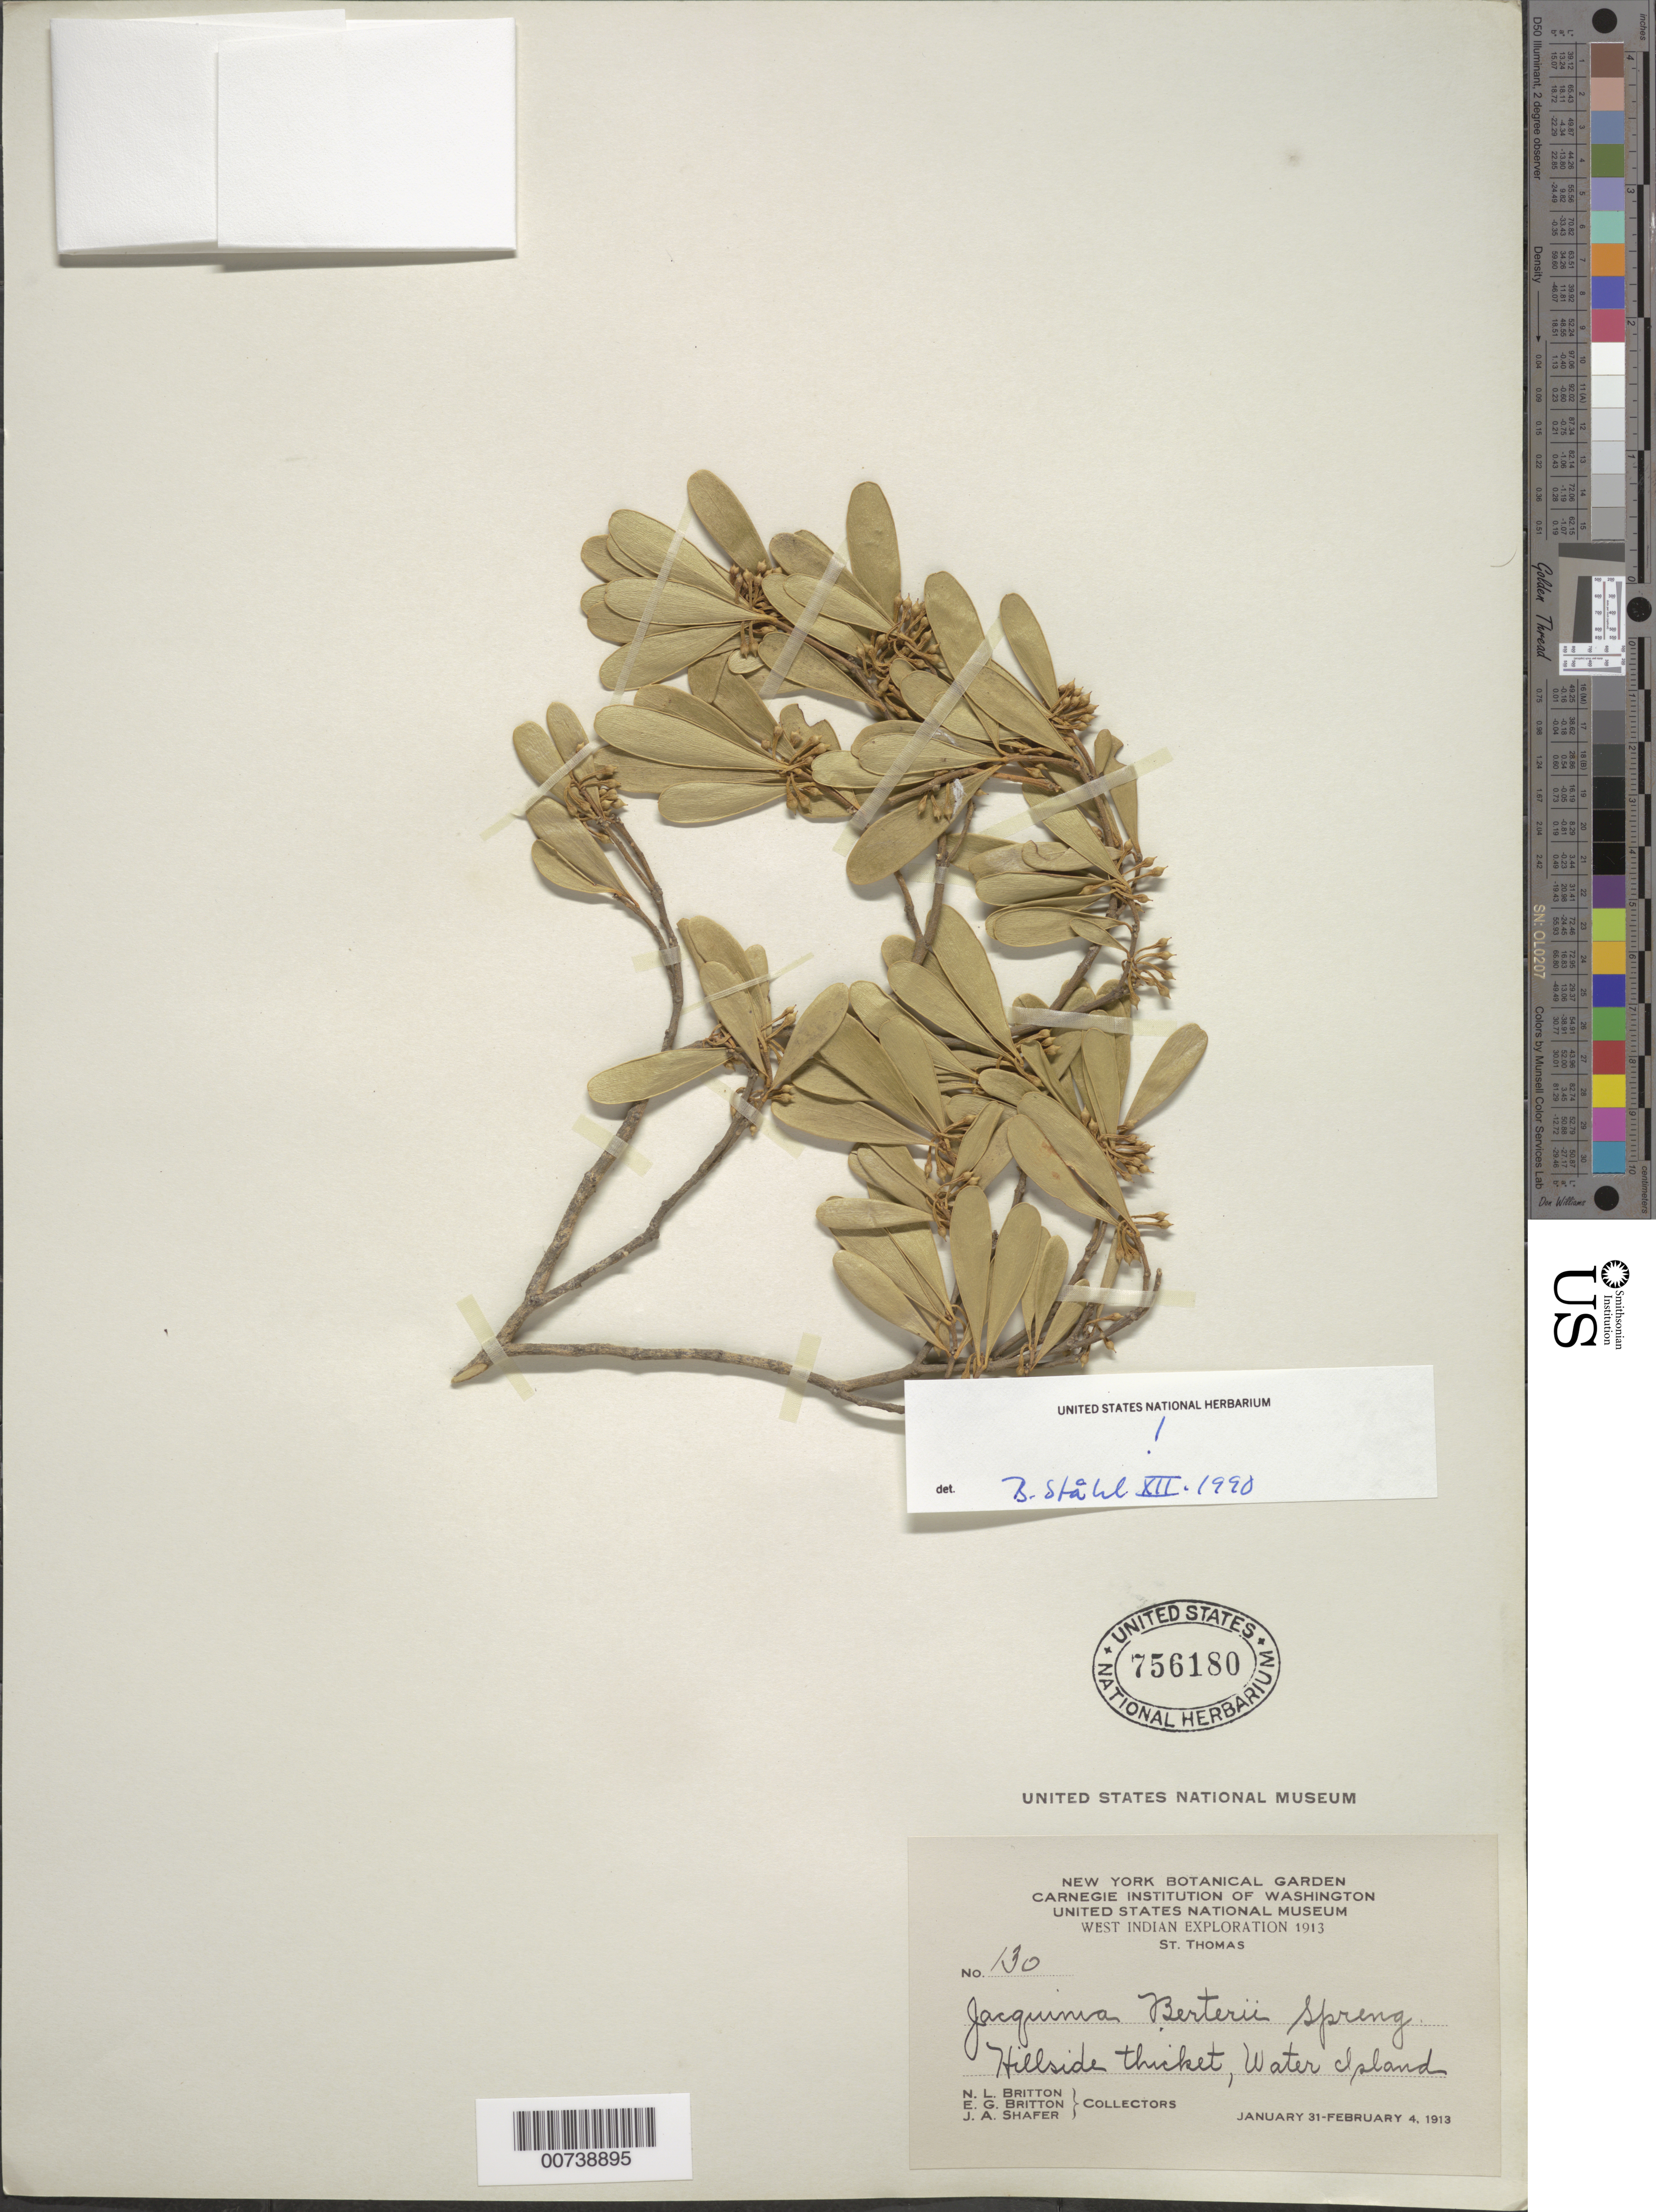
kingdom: Plantae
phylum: Tracheophyta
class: Magnoliopsida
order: Ericales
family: Primulaceae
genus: Jacquinia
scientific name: Jacquinia berteroi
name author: Spreng.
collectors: N. Britton, E. G. Britton & J. A. Shafer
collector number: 130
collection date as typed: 31 Jan 1913 to 04 Feb 1913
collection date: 1913-01-31/1913-02-04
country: U.S. Virgin Islands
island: St. Thomas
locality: Water Island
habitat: Hillside thicket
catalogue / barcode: US 756180